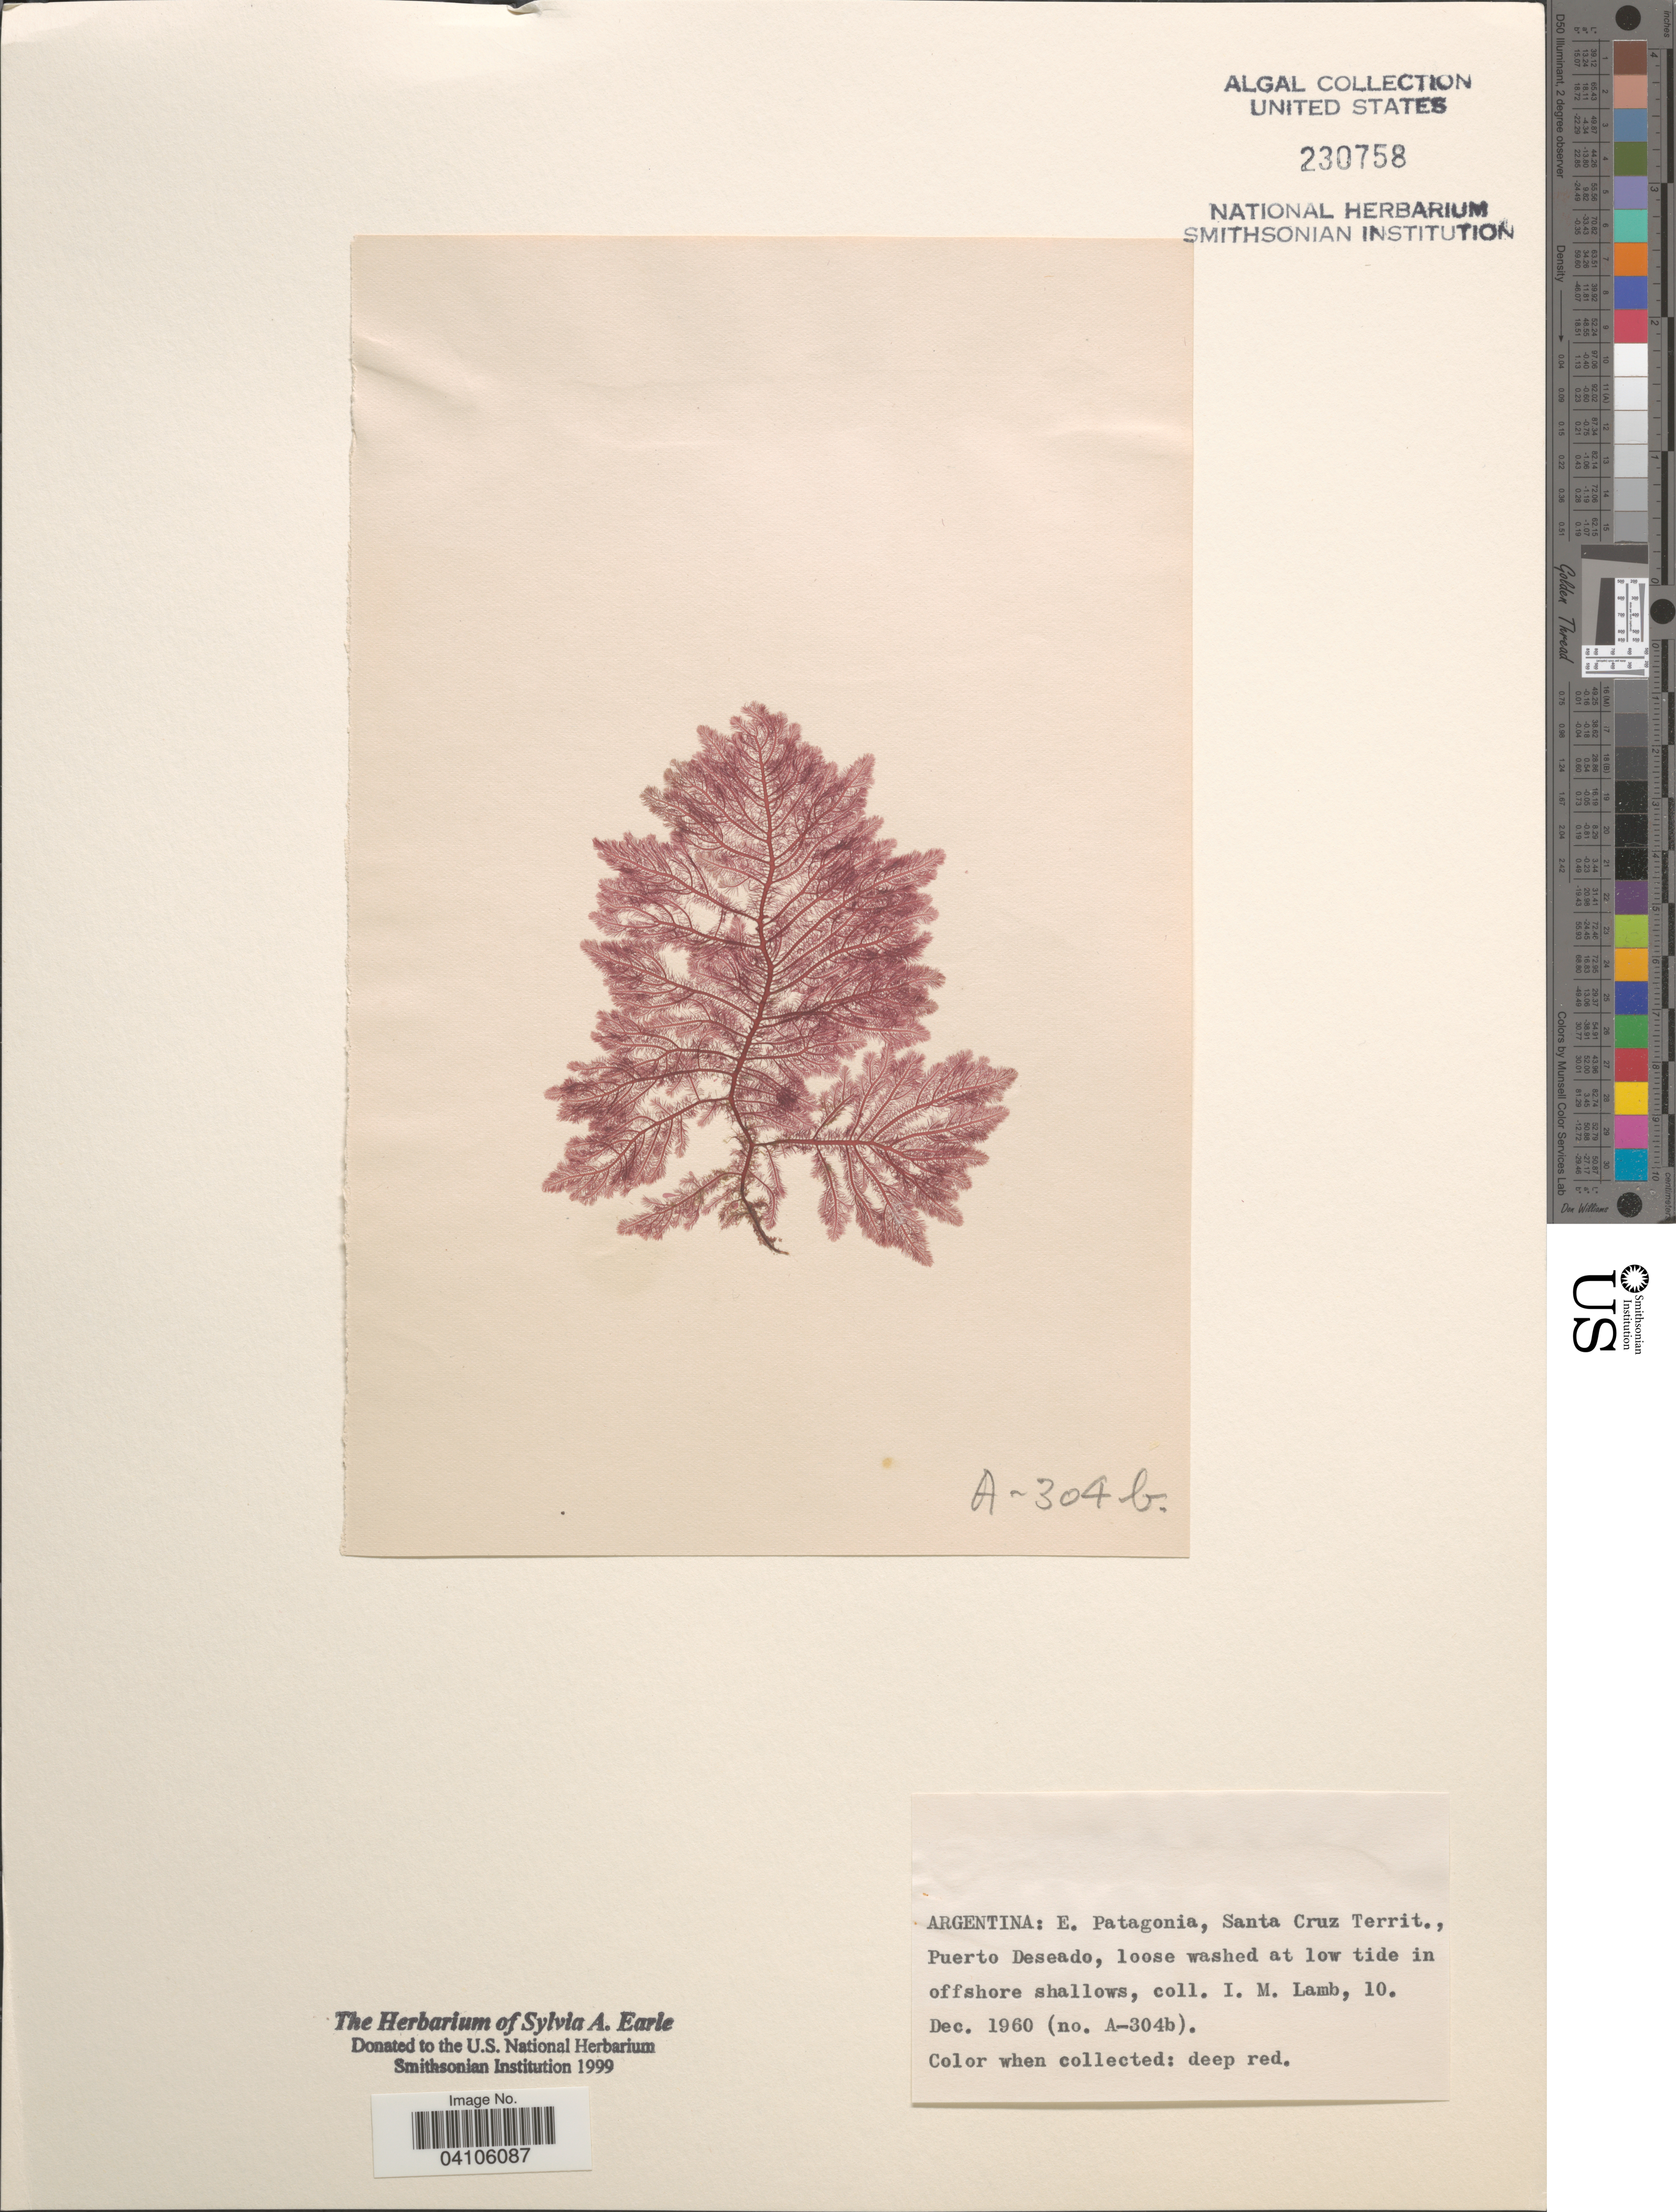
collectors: I. M. Lamb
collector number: A-304b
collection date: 1960-12-10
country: Argentina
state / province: Santa Cruz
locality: E. Patagonia, Santa Cruz Territ., Puerto Deseado.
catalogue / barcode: US 230758